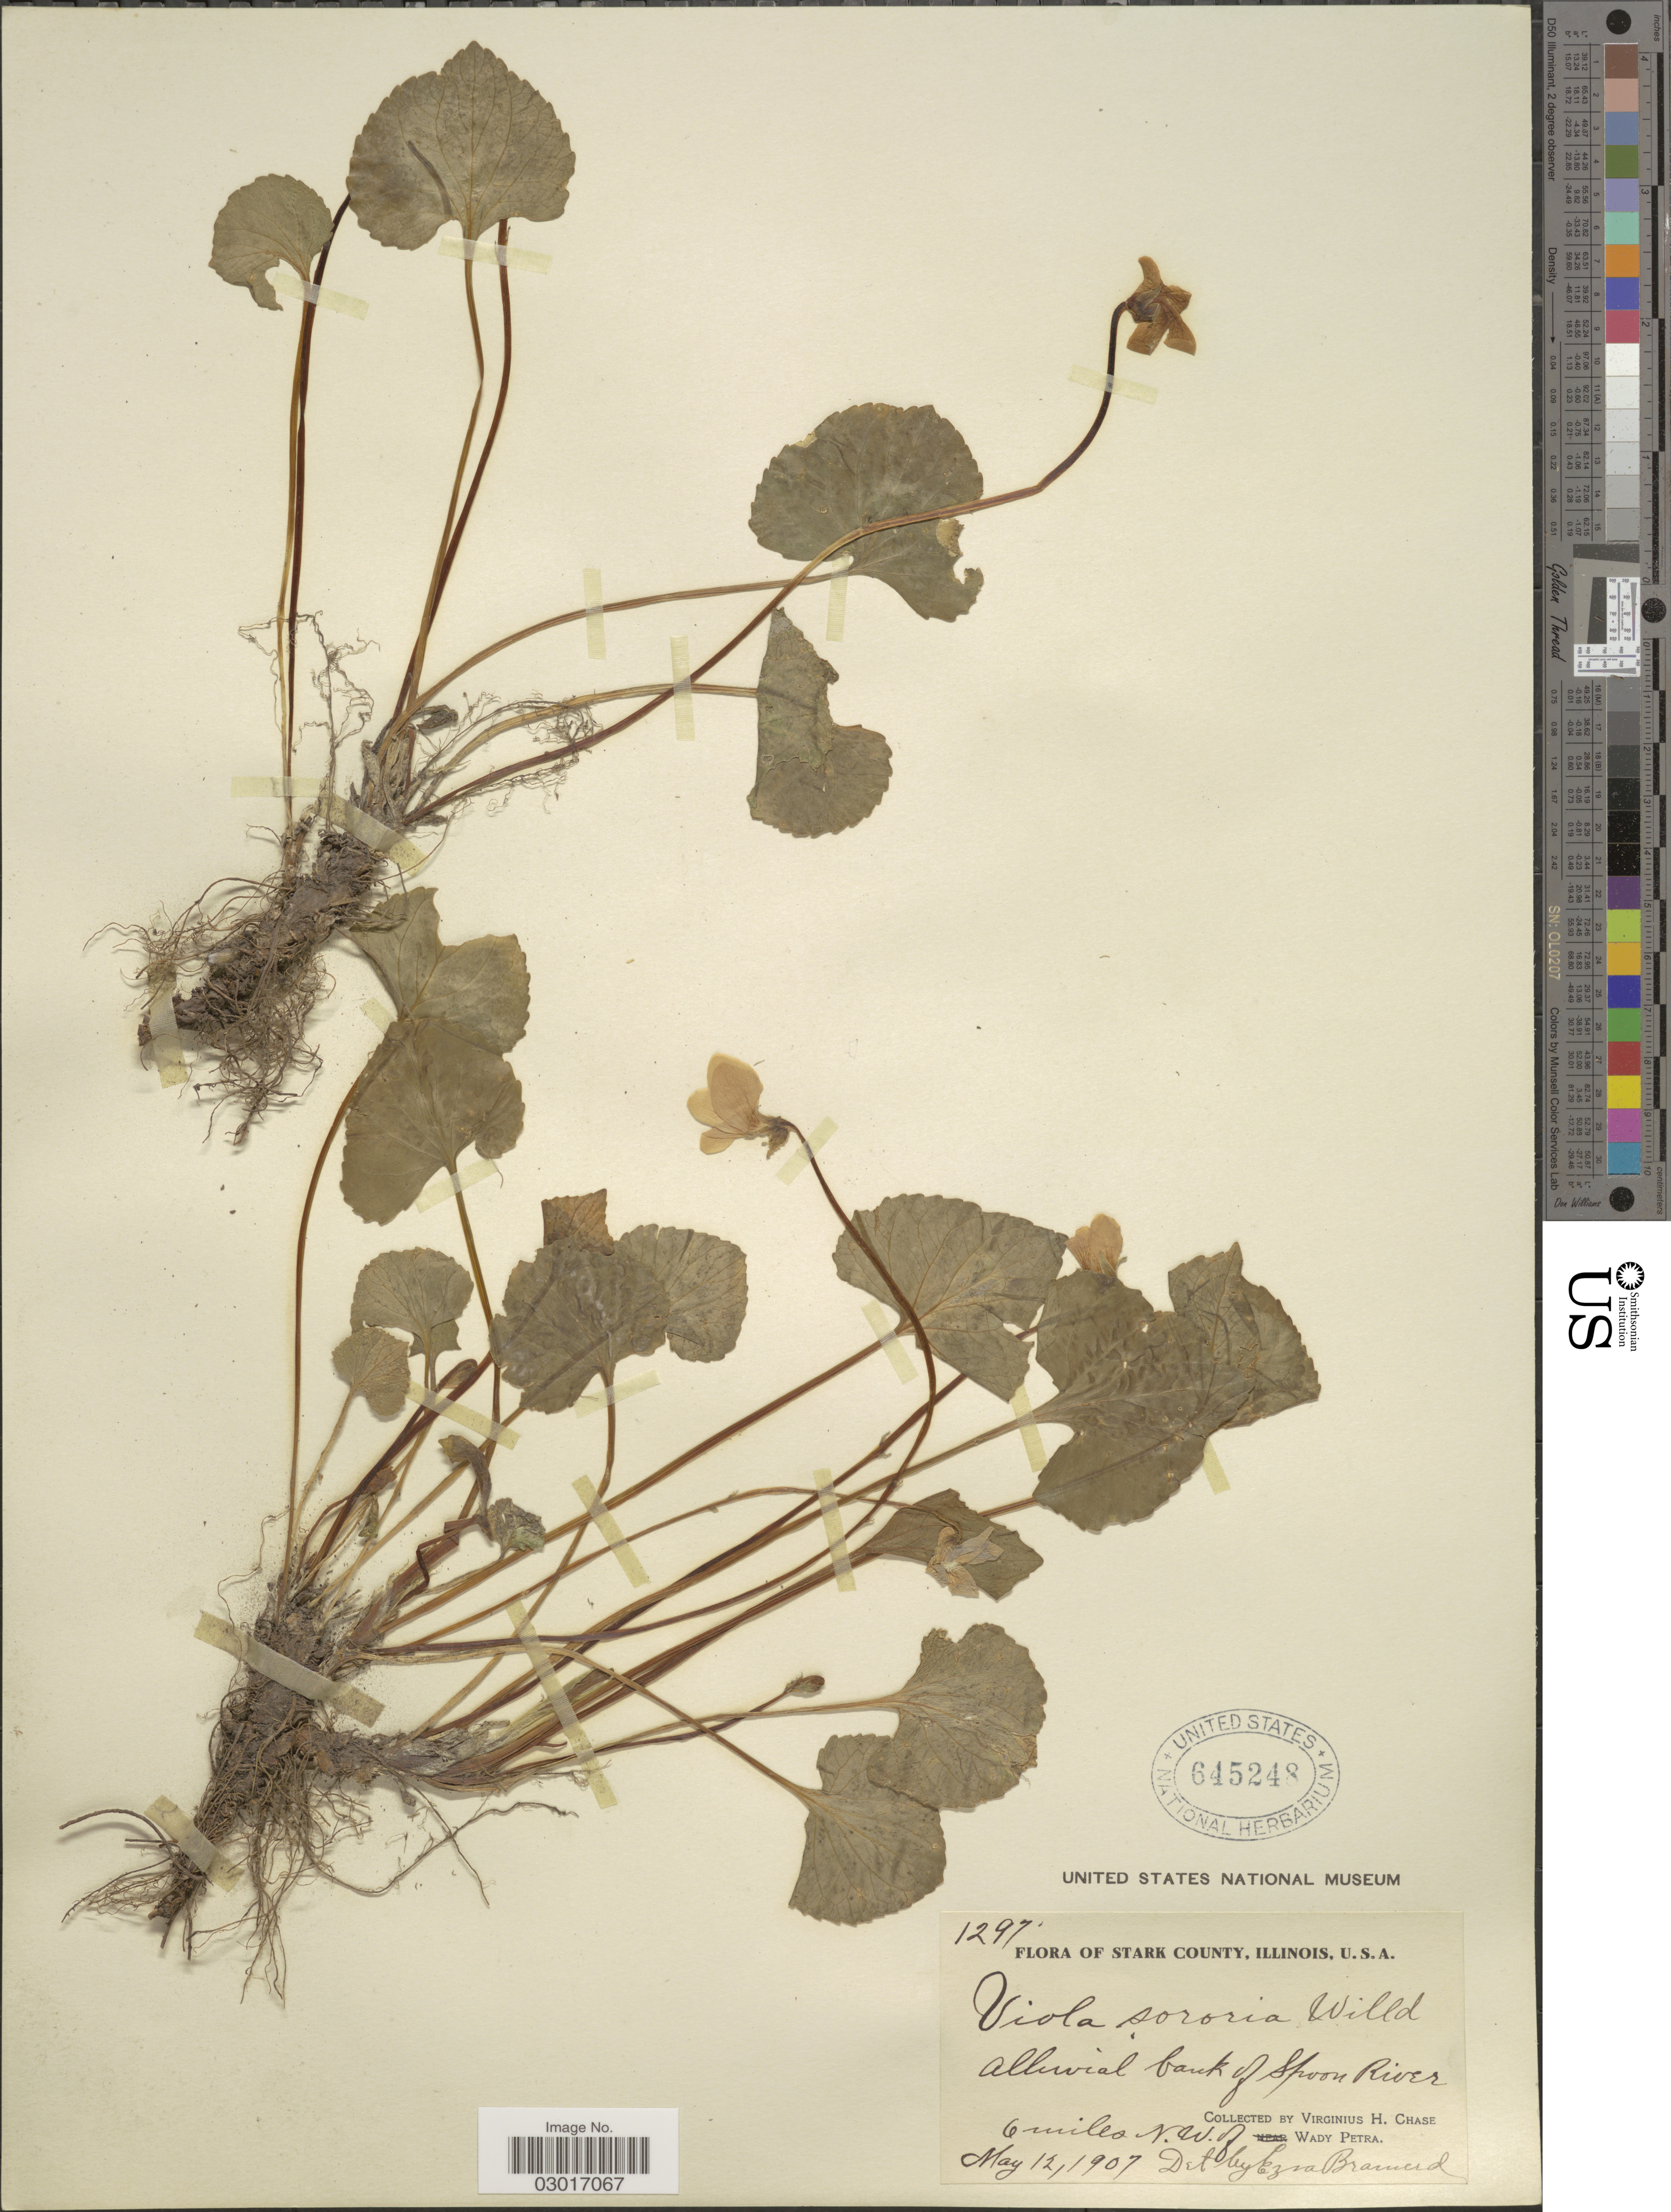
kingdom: Plantae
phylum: Tracheophyta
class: Magnoliopsida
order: Malpighiales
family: Violaceae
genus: Viola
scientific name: Viola sororia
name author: Willd.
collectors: V. H. Chase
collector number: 1297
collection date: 1907-05-12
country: United States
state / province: Illinois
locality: Stark County, Alluvial bank of Spoon River, 6 miles N.W. of Wady Petra.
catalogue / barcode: US 645248